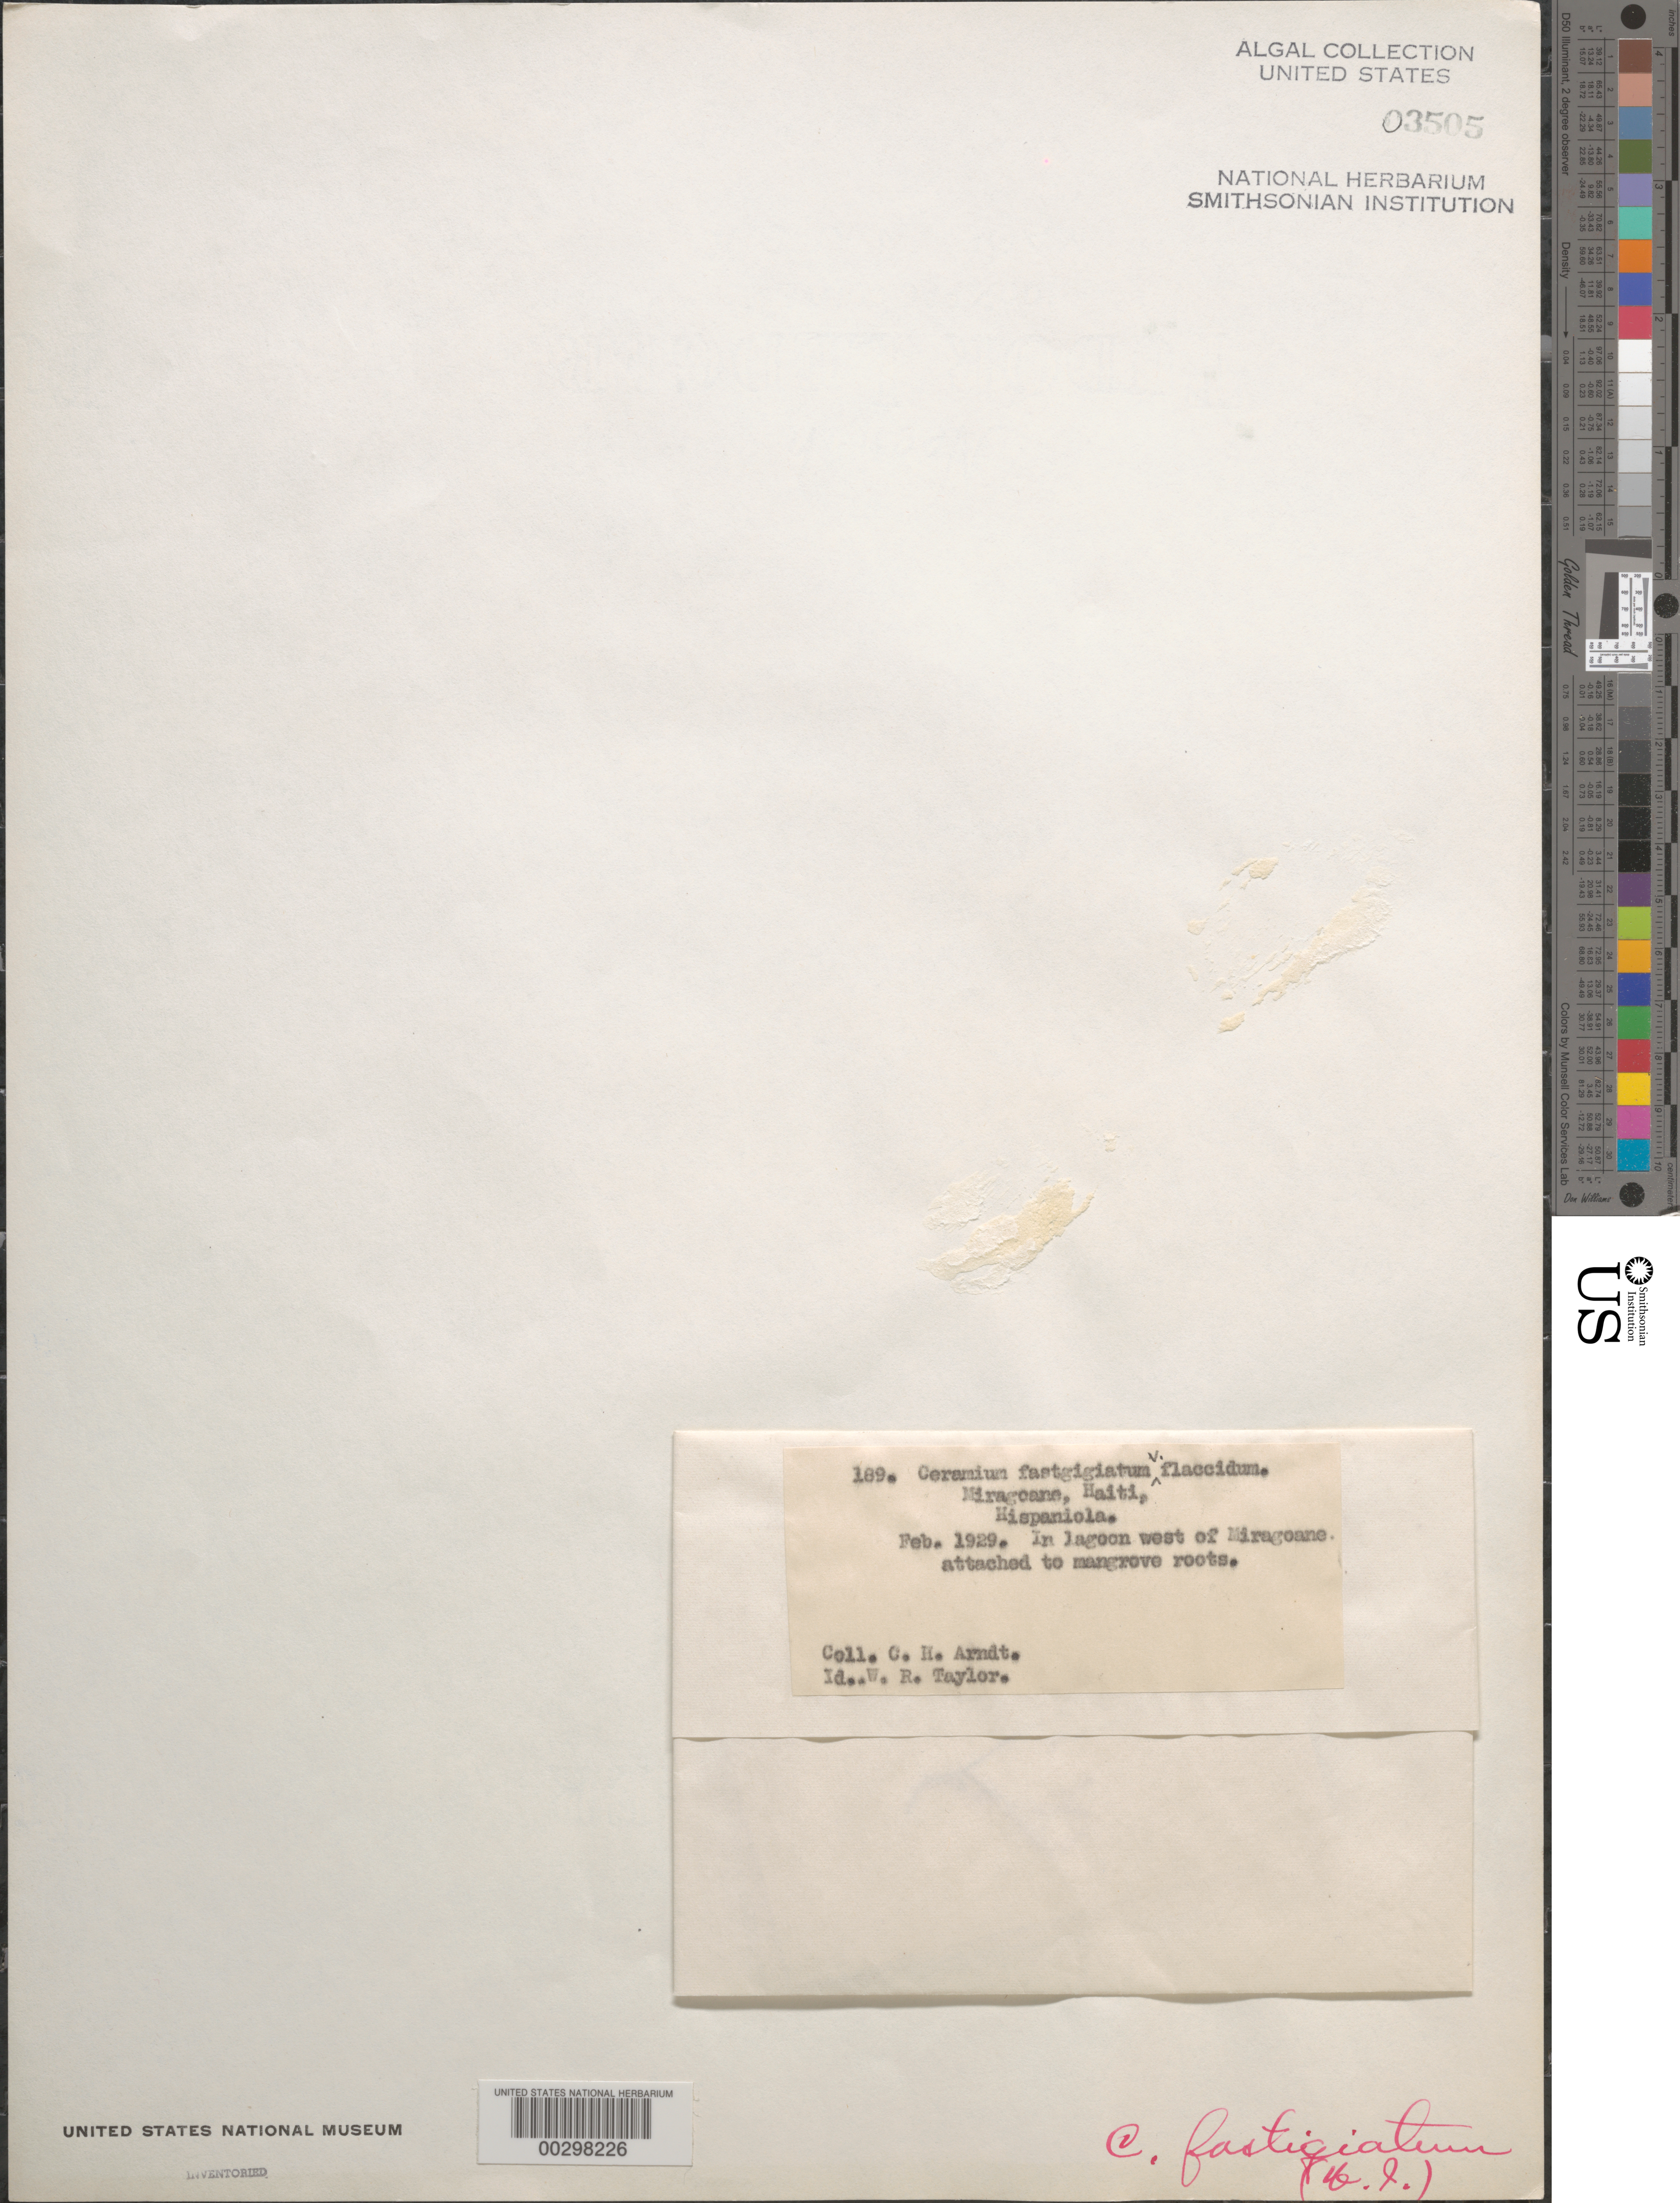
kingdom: Plantae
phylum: Rhodophyta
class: Florideophyceae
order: Ceramiales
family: Ceramiaceae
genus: Ceramium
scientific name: Ceramium fastigiatum var. flaccidum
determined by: Taylor, William R.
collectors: C. Arndt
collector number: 189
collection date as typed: Feb 1929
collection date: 1929-02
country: Haiti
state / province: Sud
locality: Lagoon west of Miragoane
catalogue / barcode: US 3505